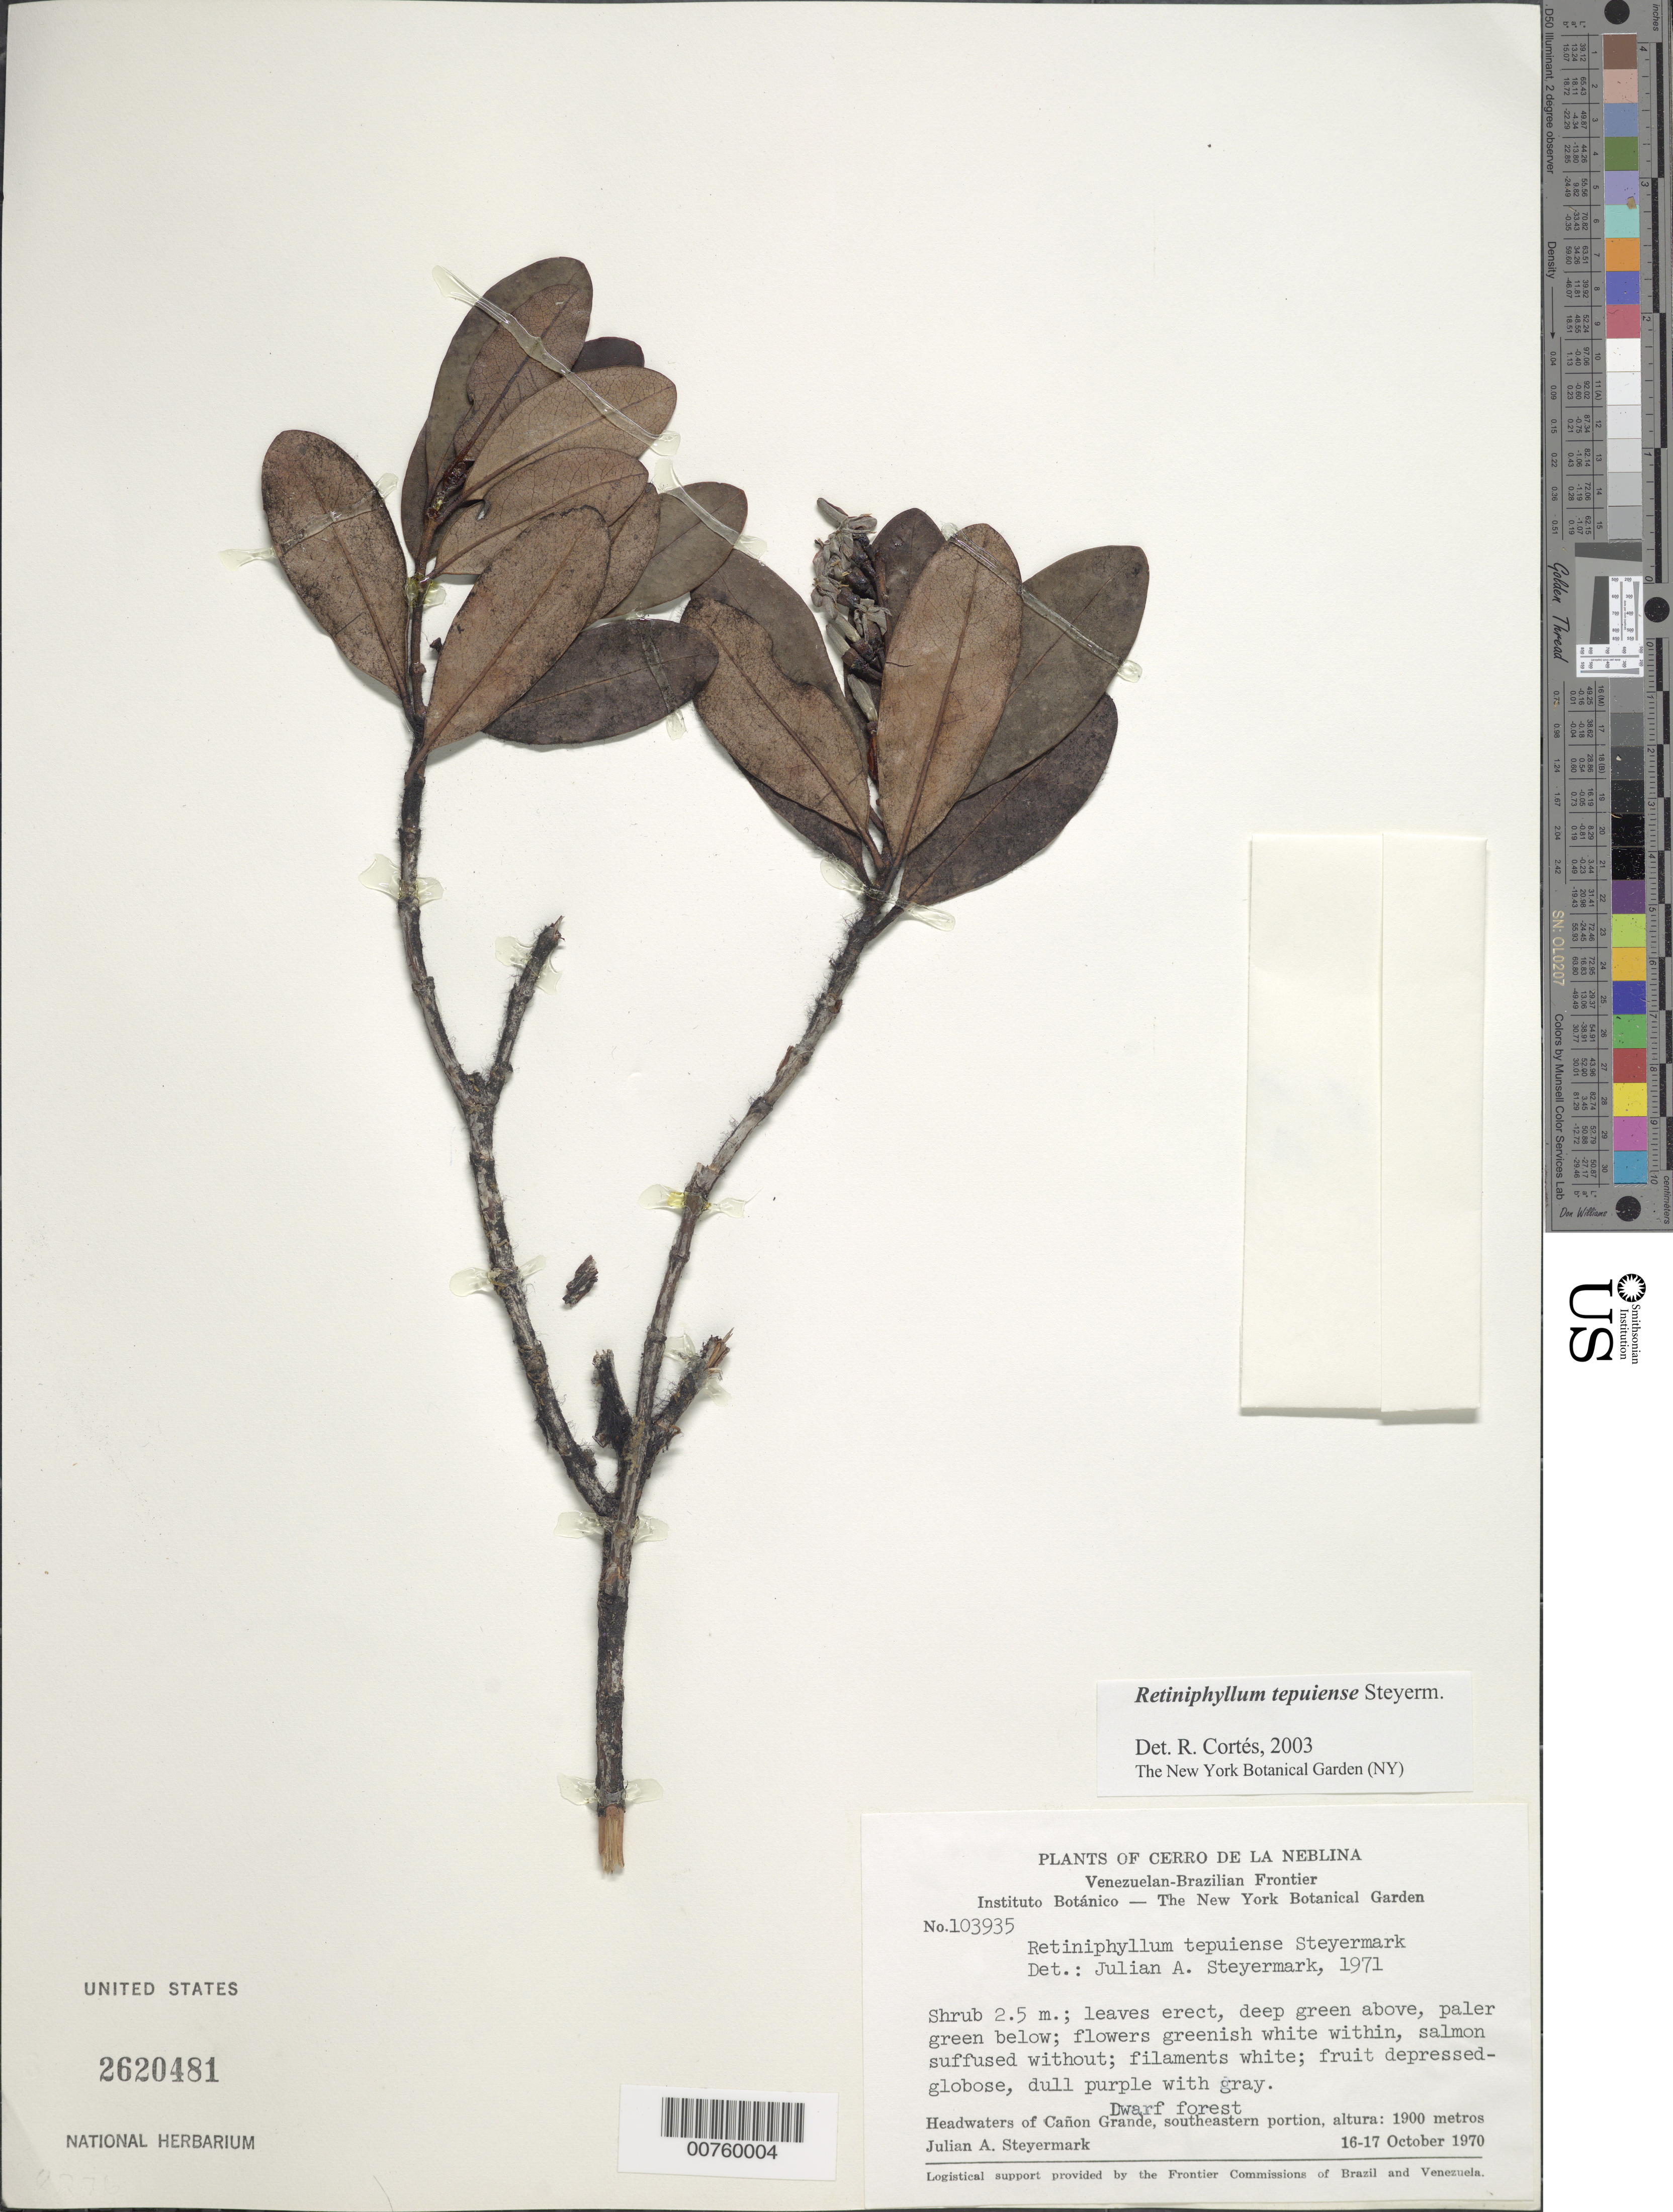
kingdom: Plantae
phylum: Tracheophyta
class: Magnoliopsida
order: Gentianales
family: Rubiaceae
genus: Retiniphyllum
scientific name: Retiniphyllum tepuiense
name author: Steyerm.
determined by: Cortes R., G.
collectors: J. Steyermark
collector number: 103935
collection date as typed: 16-Dec-70 to 17-Dec-70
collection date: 1970-12-16/1970-12-17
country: Venezuela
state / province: Bolívar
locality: Caño Grande headwaters, southeastern portion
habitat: Dwarf forest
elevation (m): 1900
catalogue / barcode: US 2620481